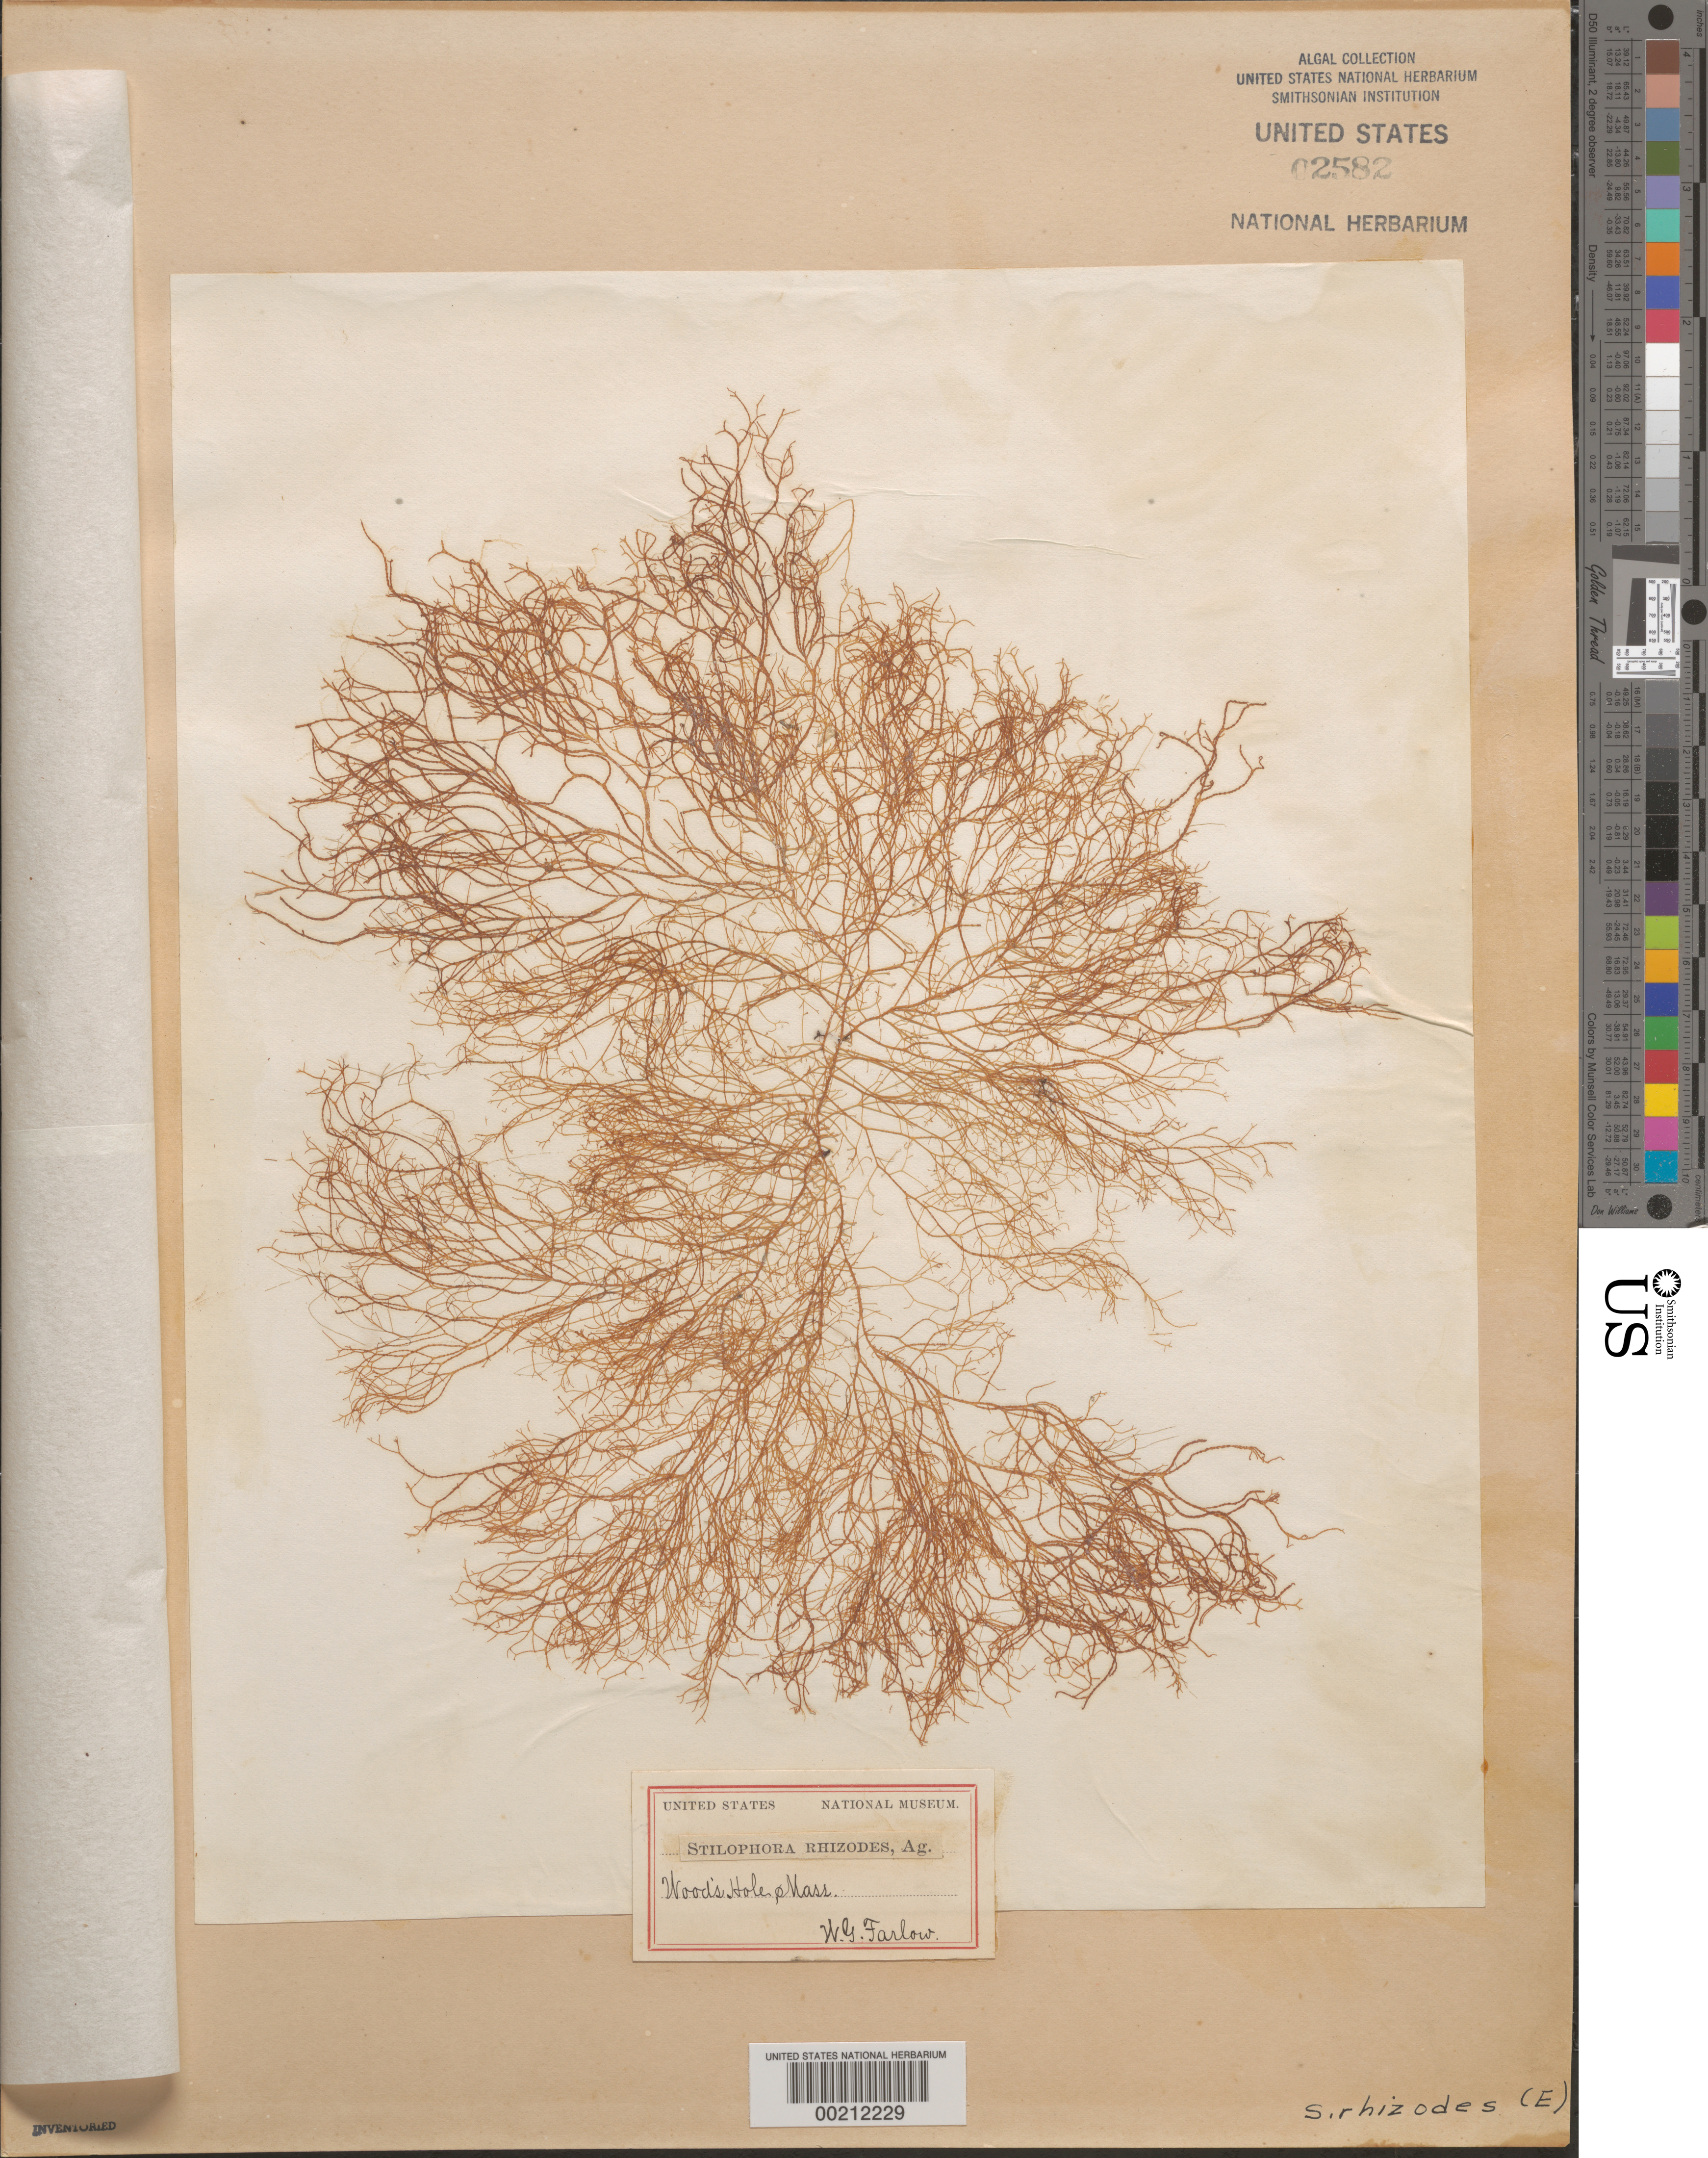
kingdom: Chromista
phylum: Ochrophyta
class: Phaeophyceae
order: Ectocarpales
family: Chordariaceae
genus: Stilophora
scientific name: Stilophora tenella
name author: (Esper) P.C. Silva in P.C. Silva et al.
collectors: W. G. Farlow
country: United States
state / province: Massachusetts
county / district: Barnstable County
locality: Woods Hole, Cape Cod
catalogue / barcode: US 2582